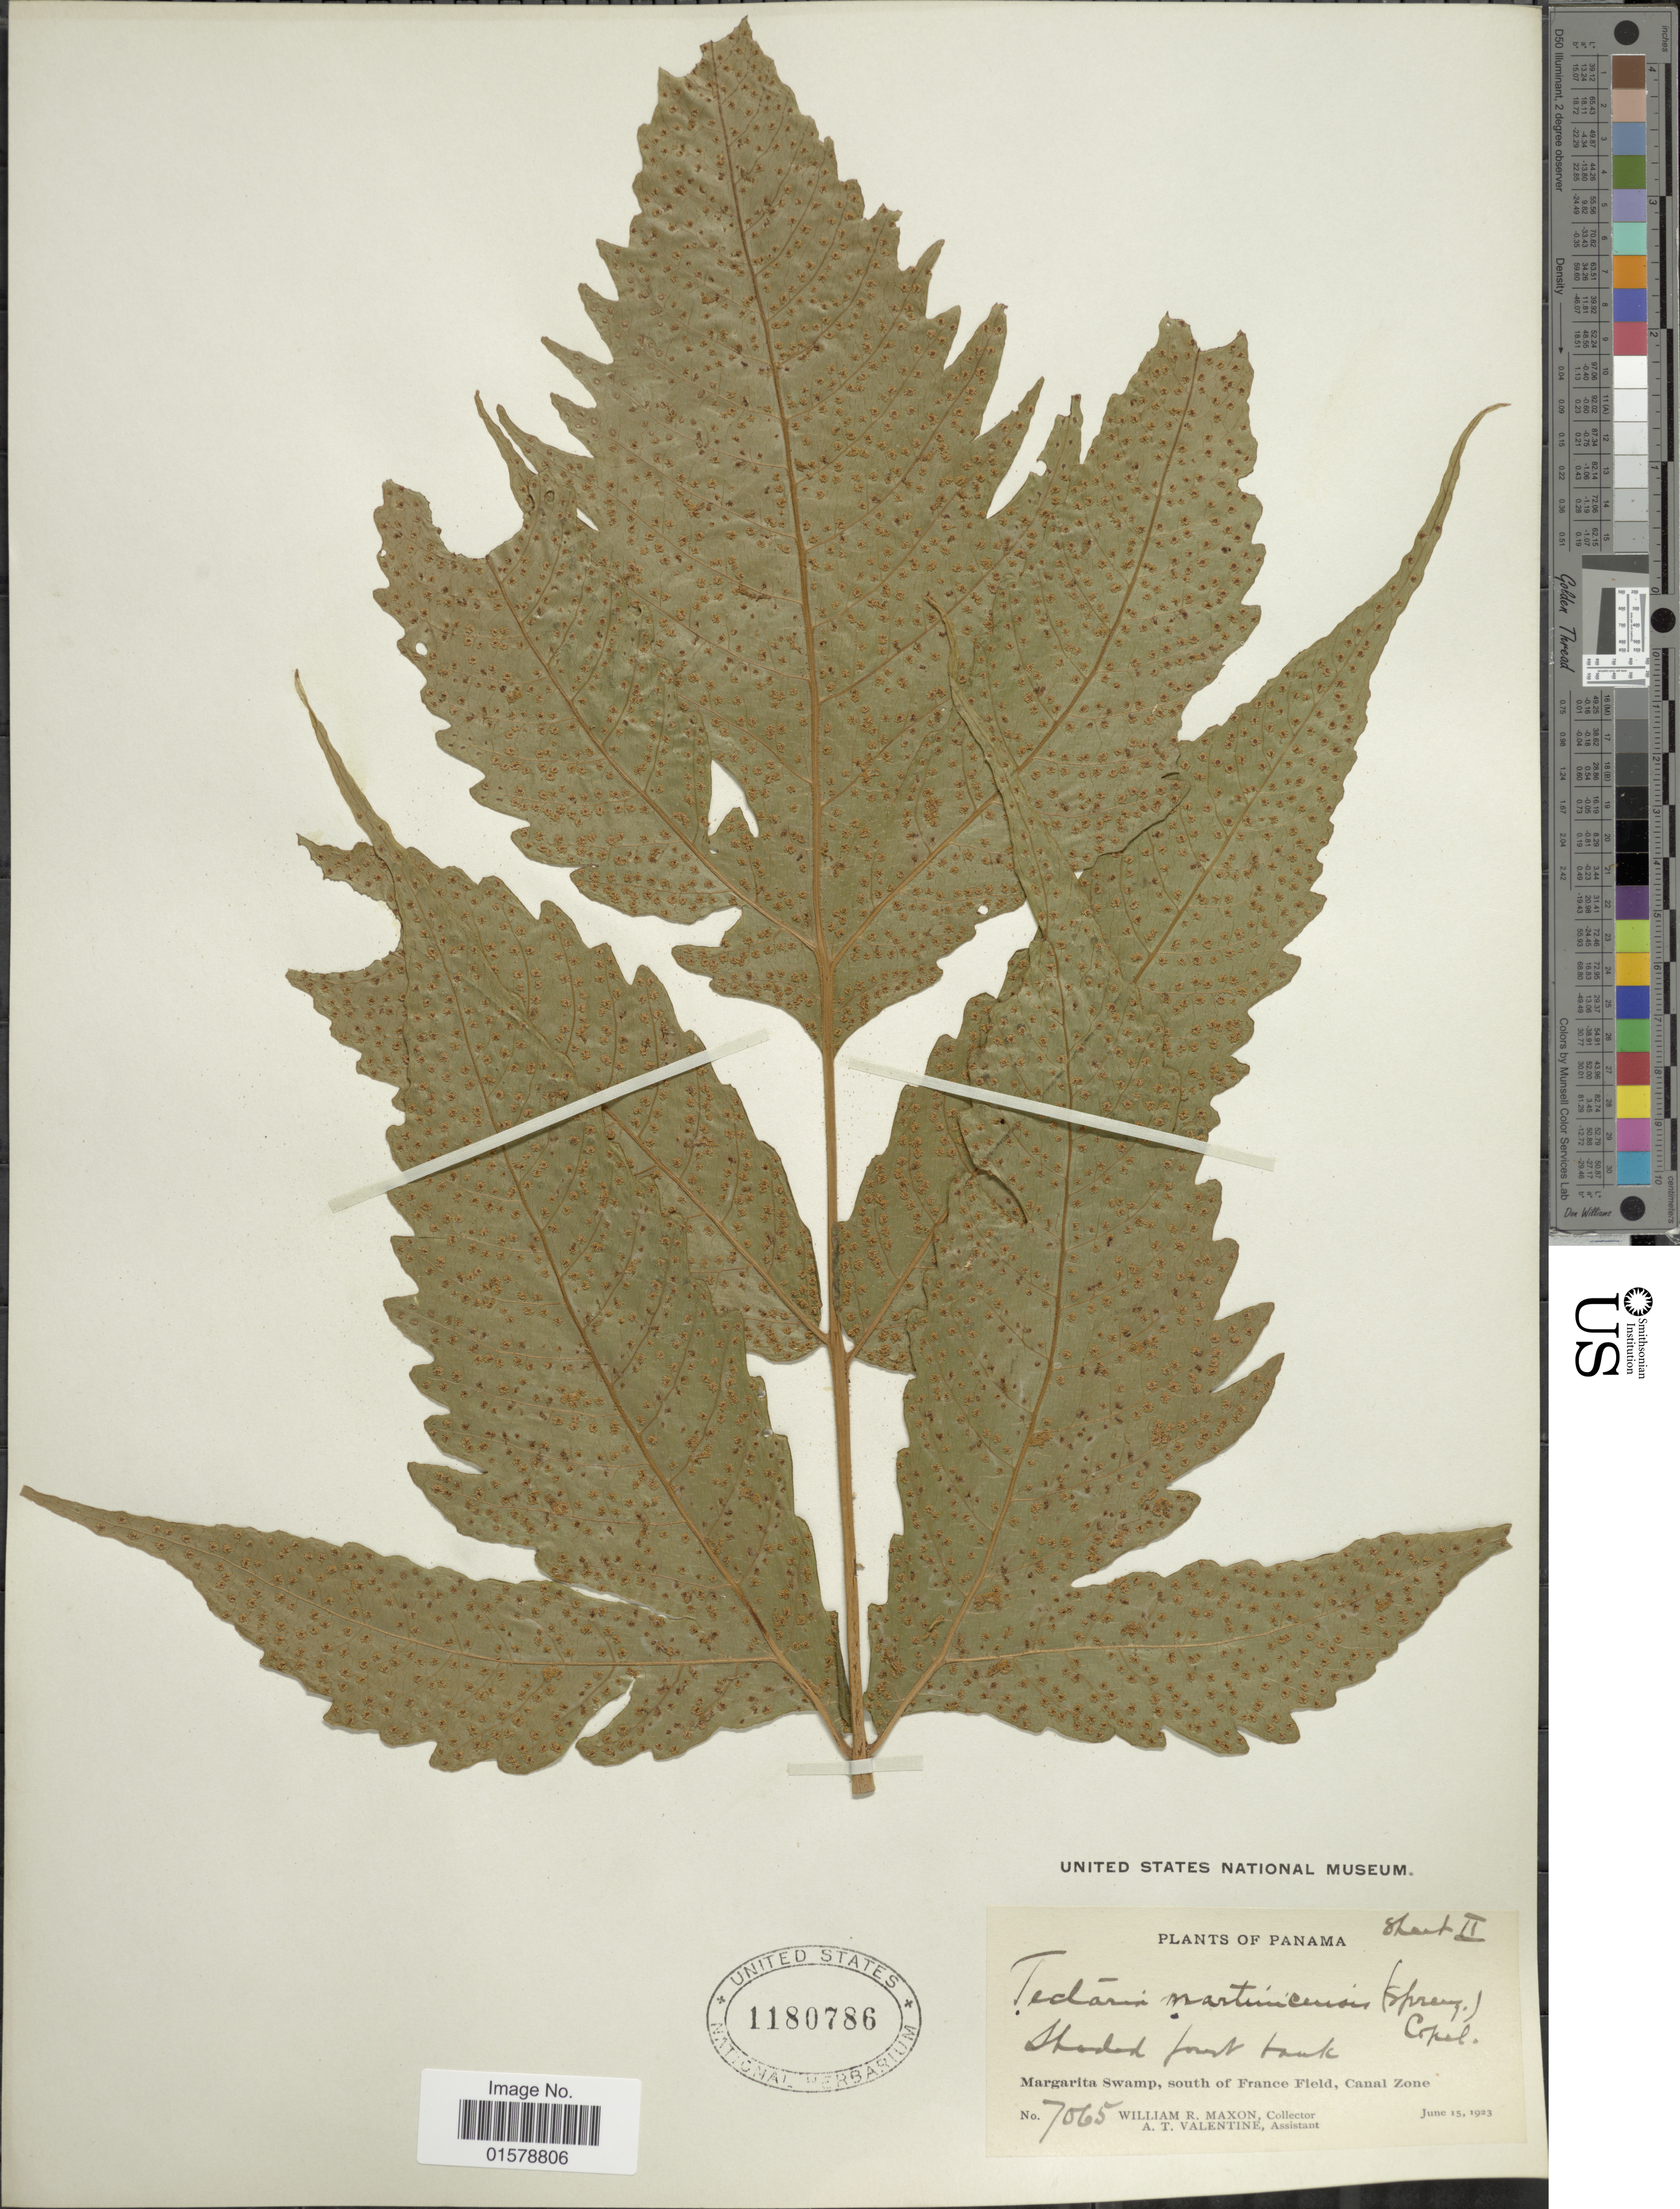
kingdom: Plantae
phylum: Tracheophyta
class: Polypodiopsida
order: Polypodiales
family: Tectariaceae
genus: Tectaria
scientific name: Tectaria pilosa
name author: (Fée) Maxon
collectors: W. R. Maxon & A. Valentine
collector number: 7065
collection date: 1923-06-15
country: Panama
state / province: Colón / Panamá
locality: Maragrita Swamp, South of France Field, Canal Zone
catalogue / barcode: US 1180786